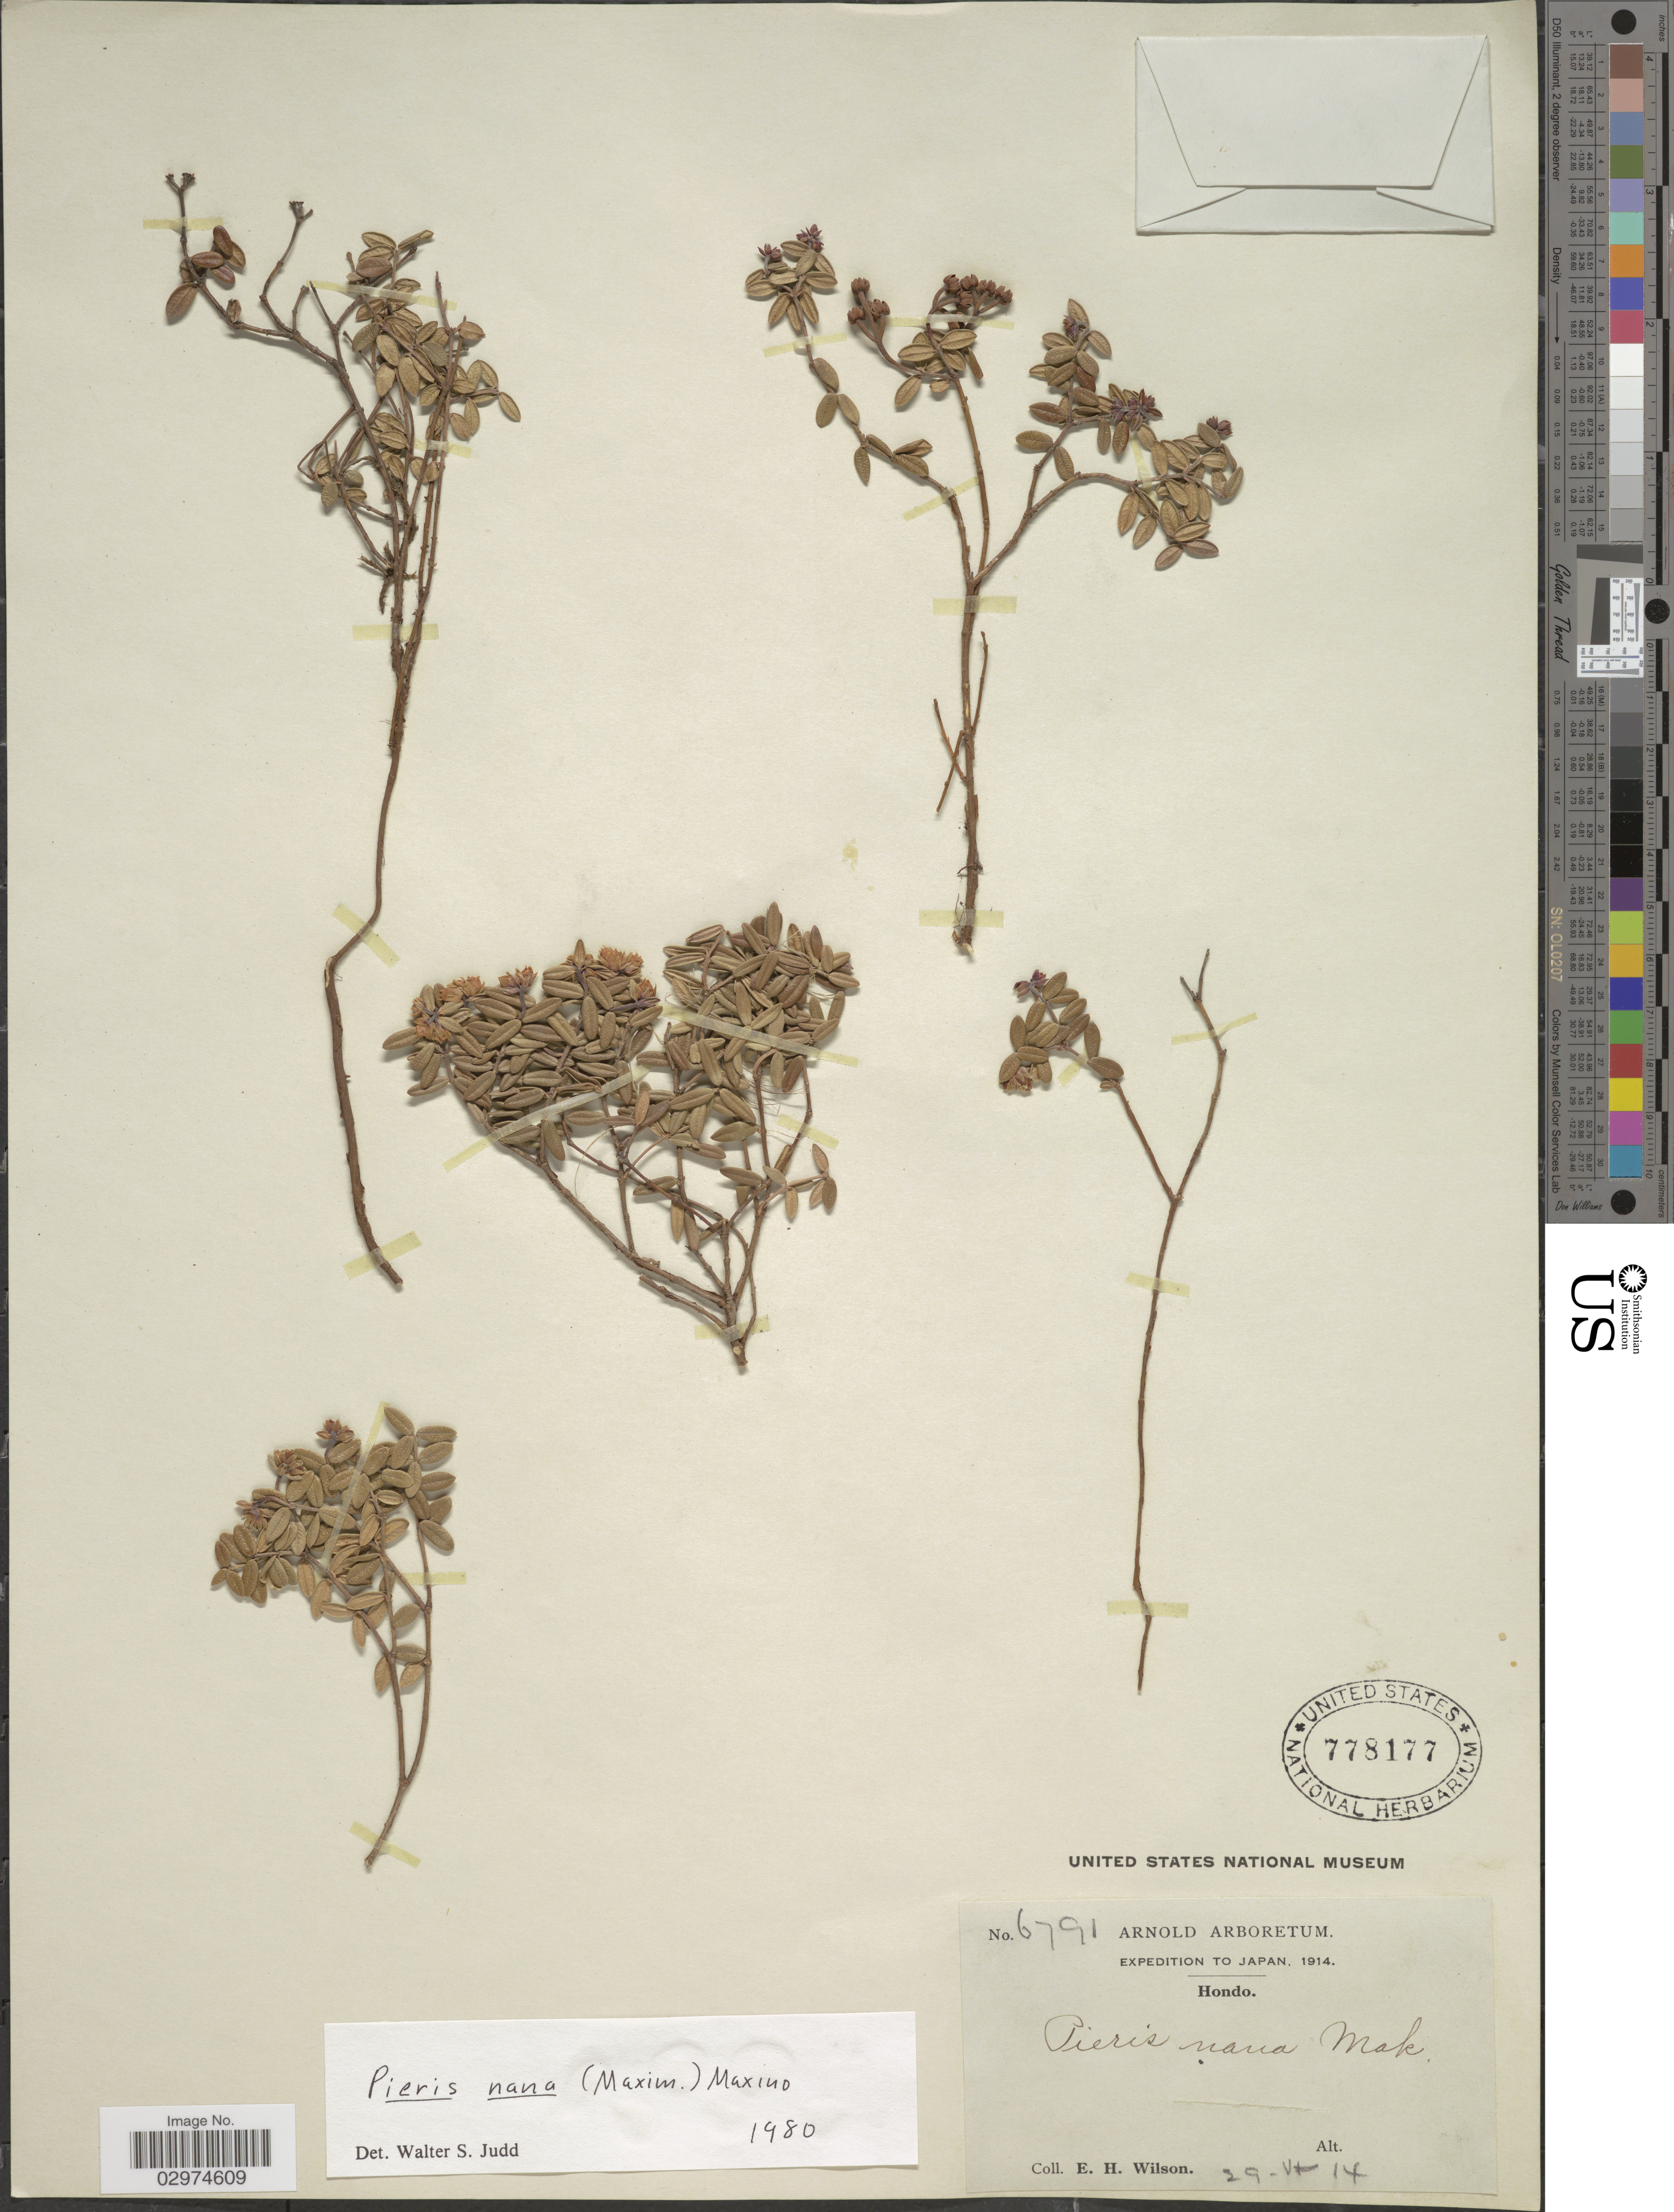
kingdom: Plantae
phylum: Tracheophyta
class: Magnoliopsida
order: Ericales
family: Ericaceae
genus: Pieris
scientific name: Pieris nana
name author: (Maxim.) Makino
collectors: E. Wilson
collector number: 6791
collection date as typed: Transcribed d/m/y: 29/6/14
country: Japan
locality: Hondo.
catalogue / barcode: US 778177